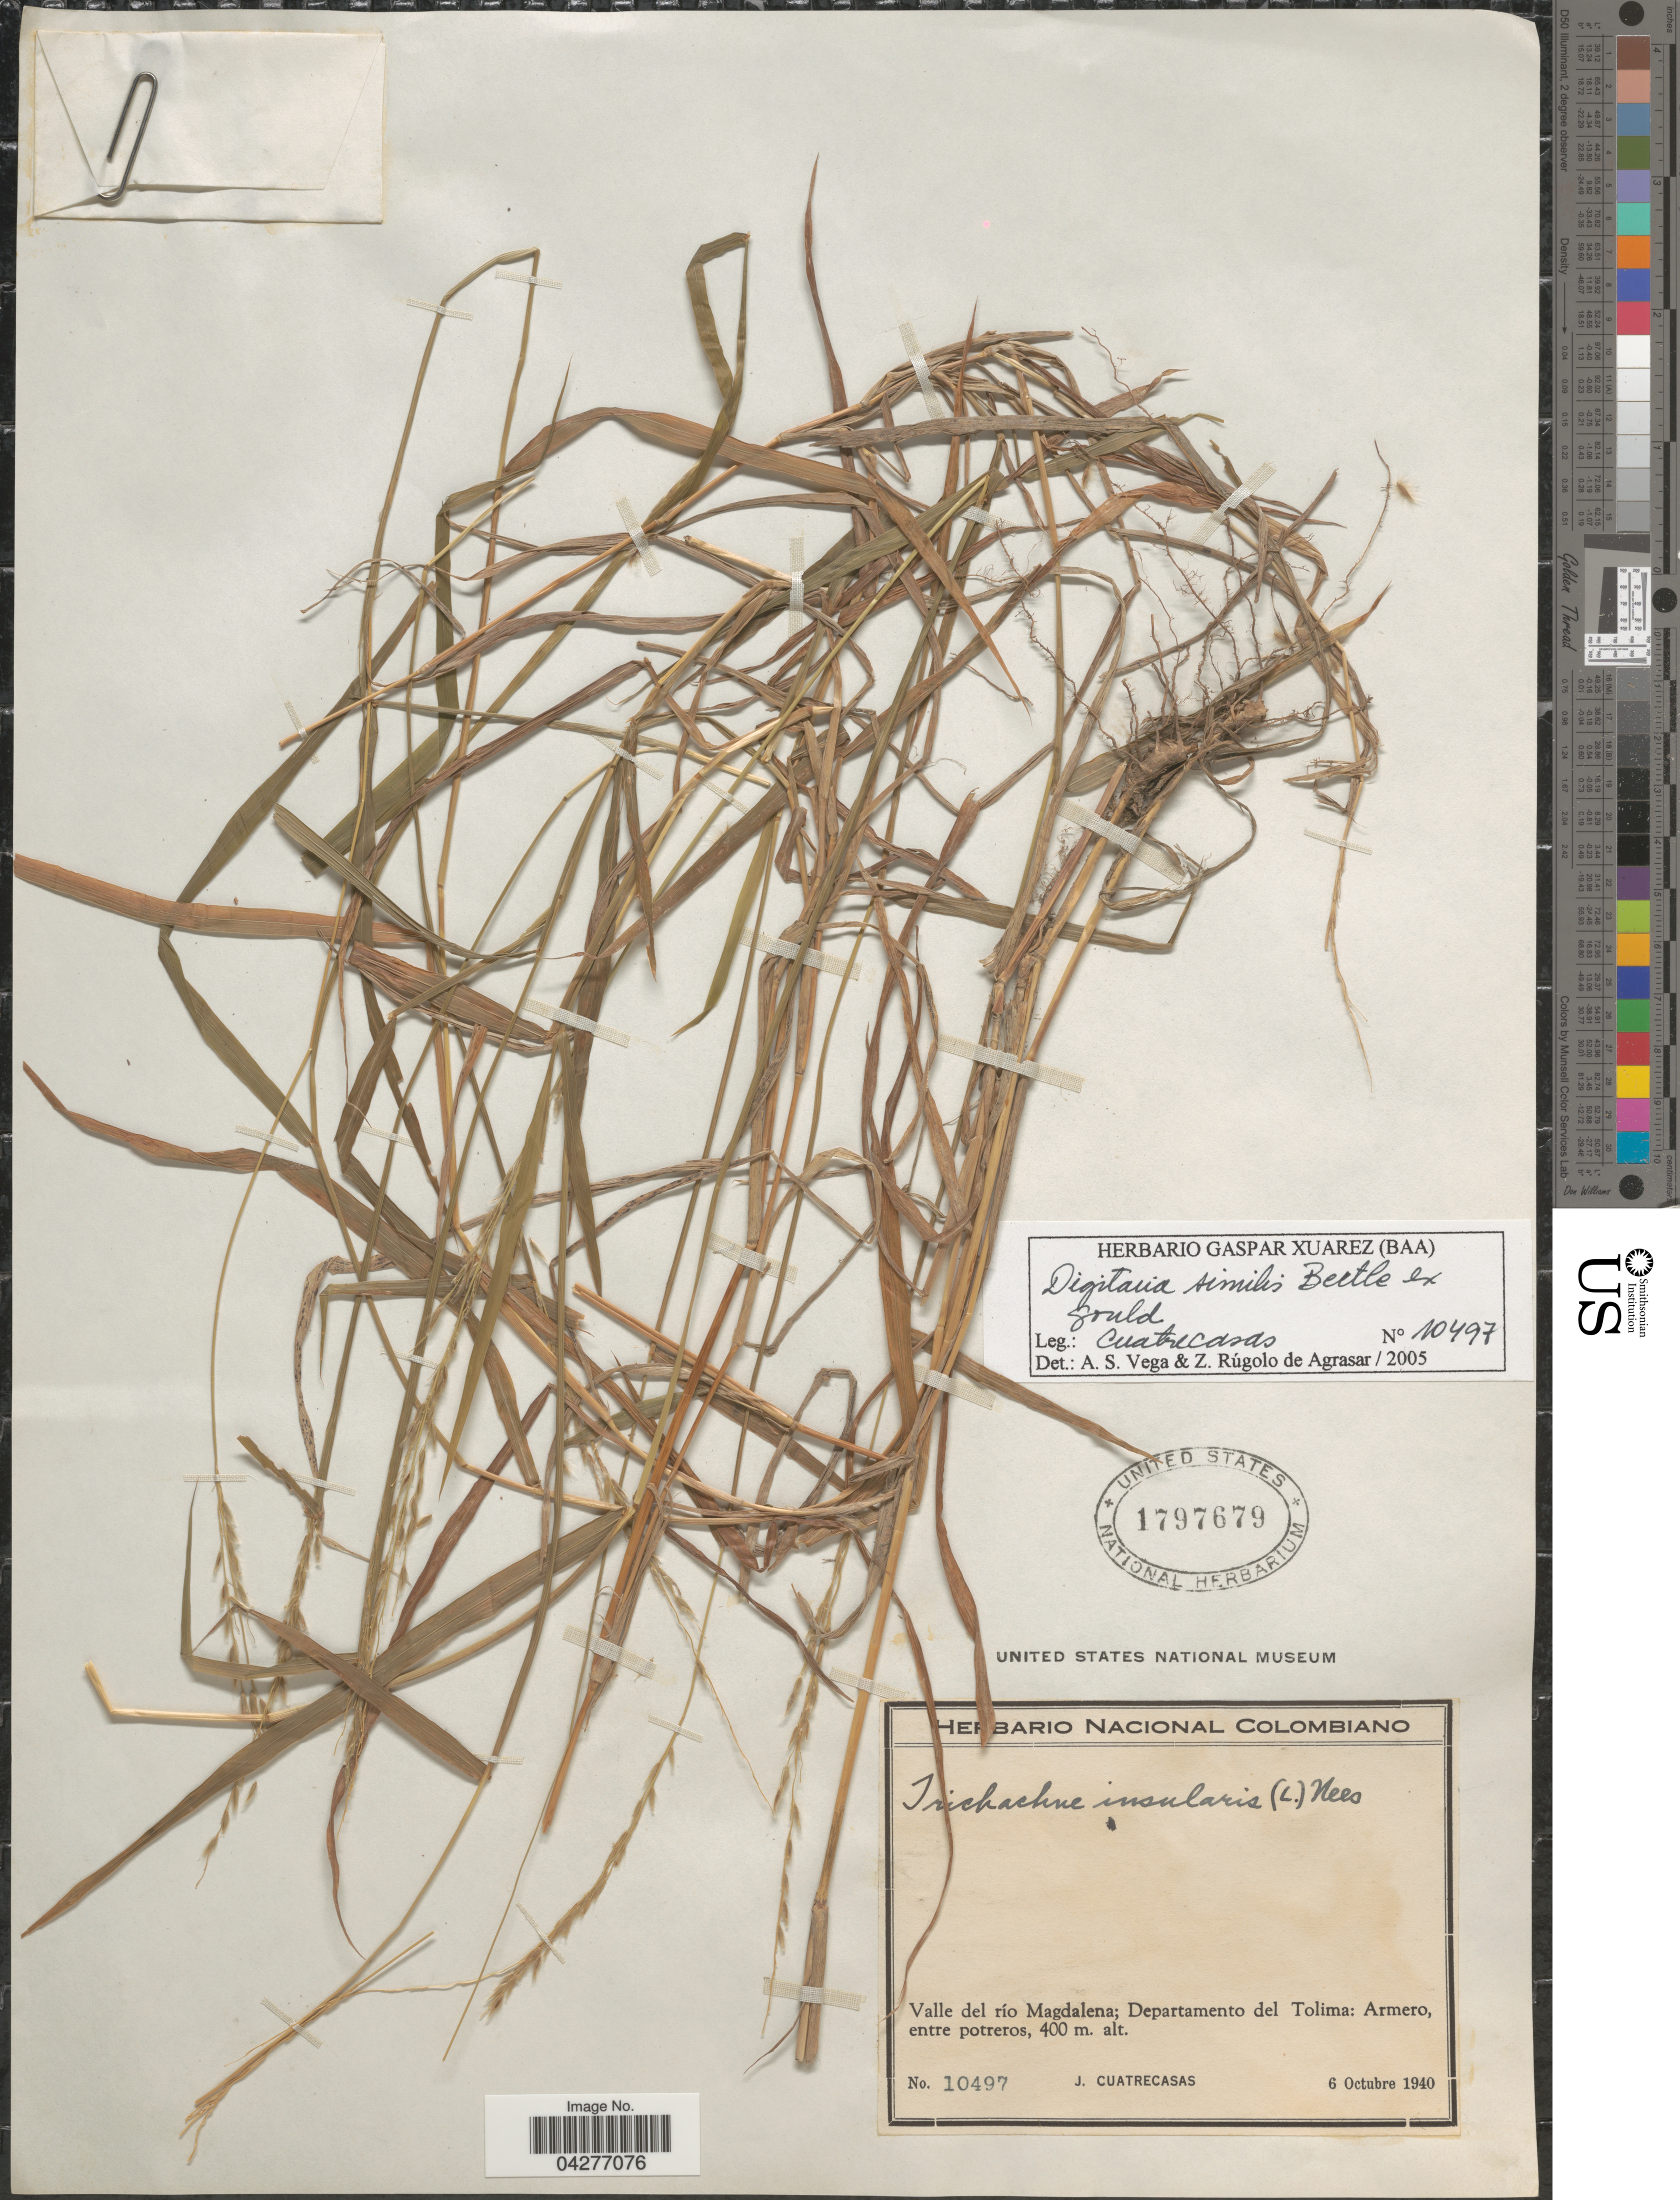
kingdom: Plantae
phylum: Tracheophyta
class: Liliopsida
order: Poales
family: Poaceae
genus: Digitaria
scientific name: Digitaria insularis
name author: (L.) Fedde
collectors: J. Cuatrecasas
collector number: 10497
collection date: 1940-10-06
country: Colombia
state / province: Tolima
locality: Valle del río Magdalena; Departamento del Tolima: Armero, entre potreros.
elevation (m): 400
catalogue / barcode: US 1797679